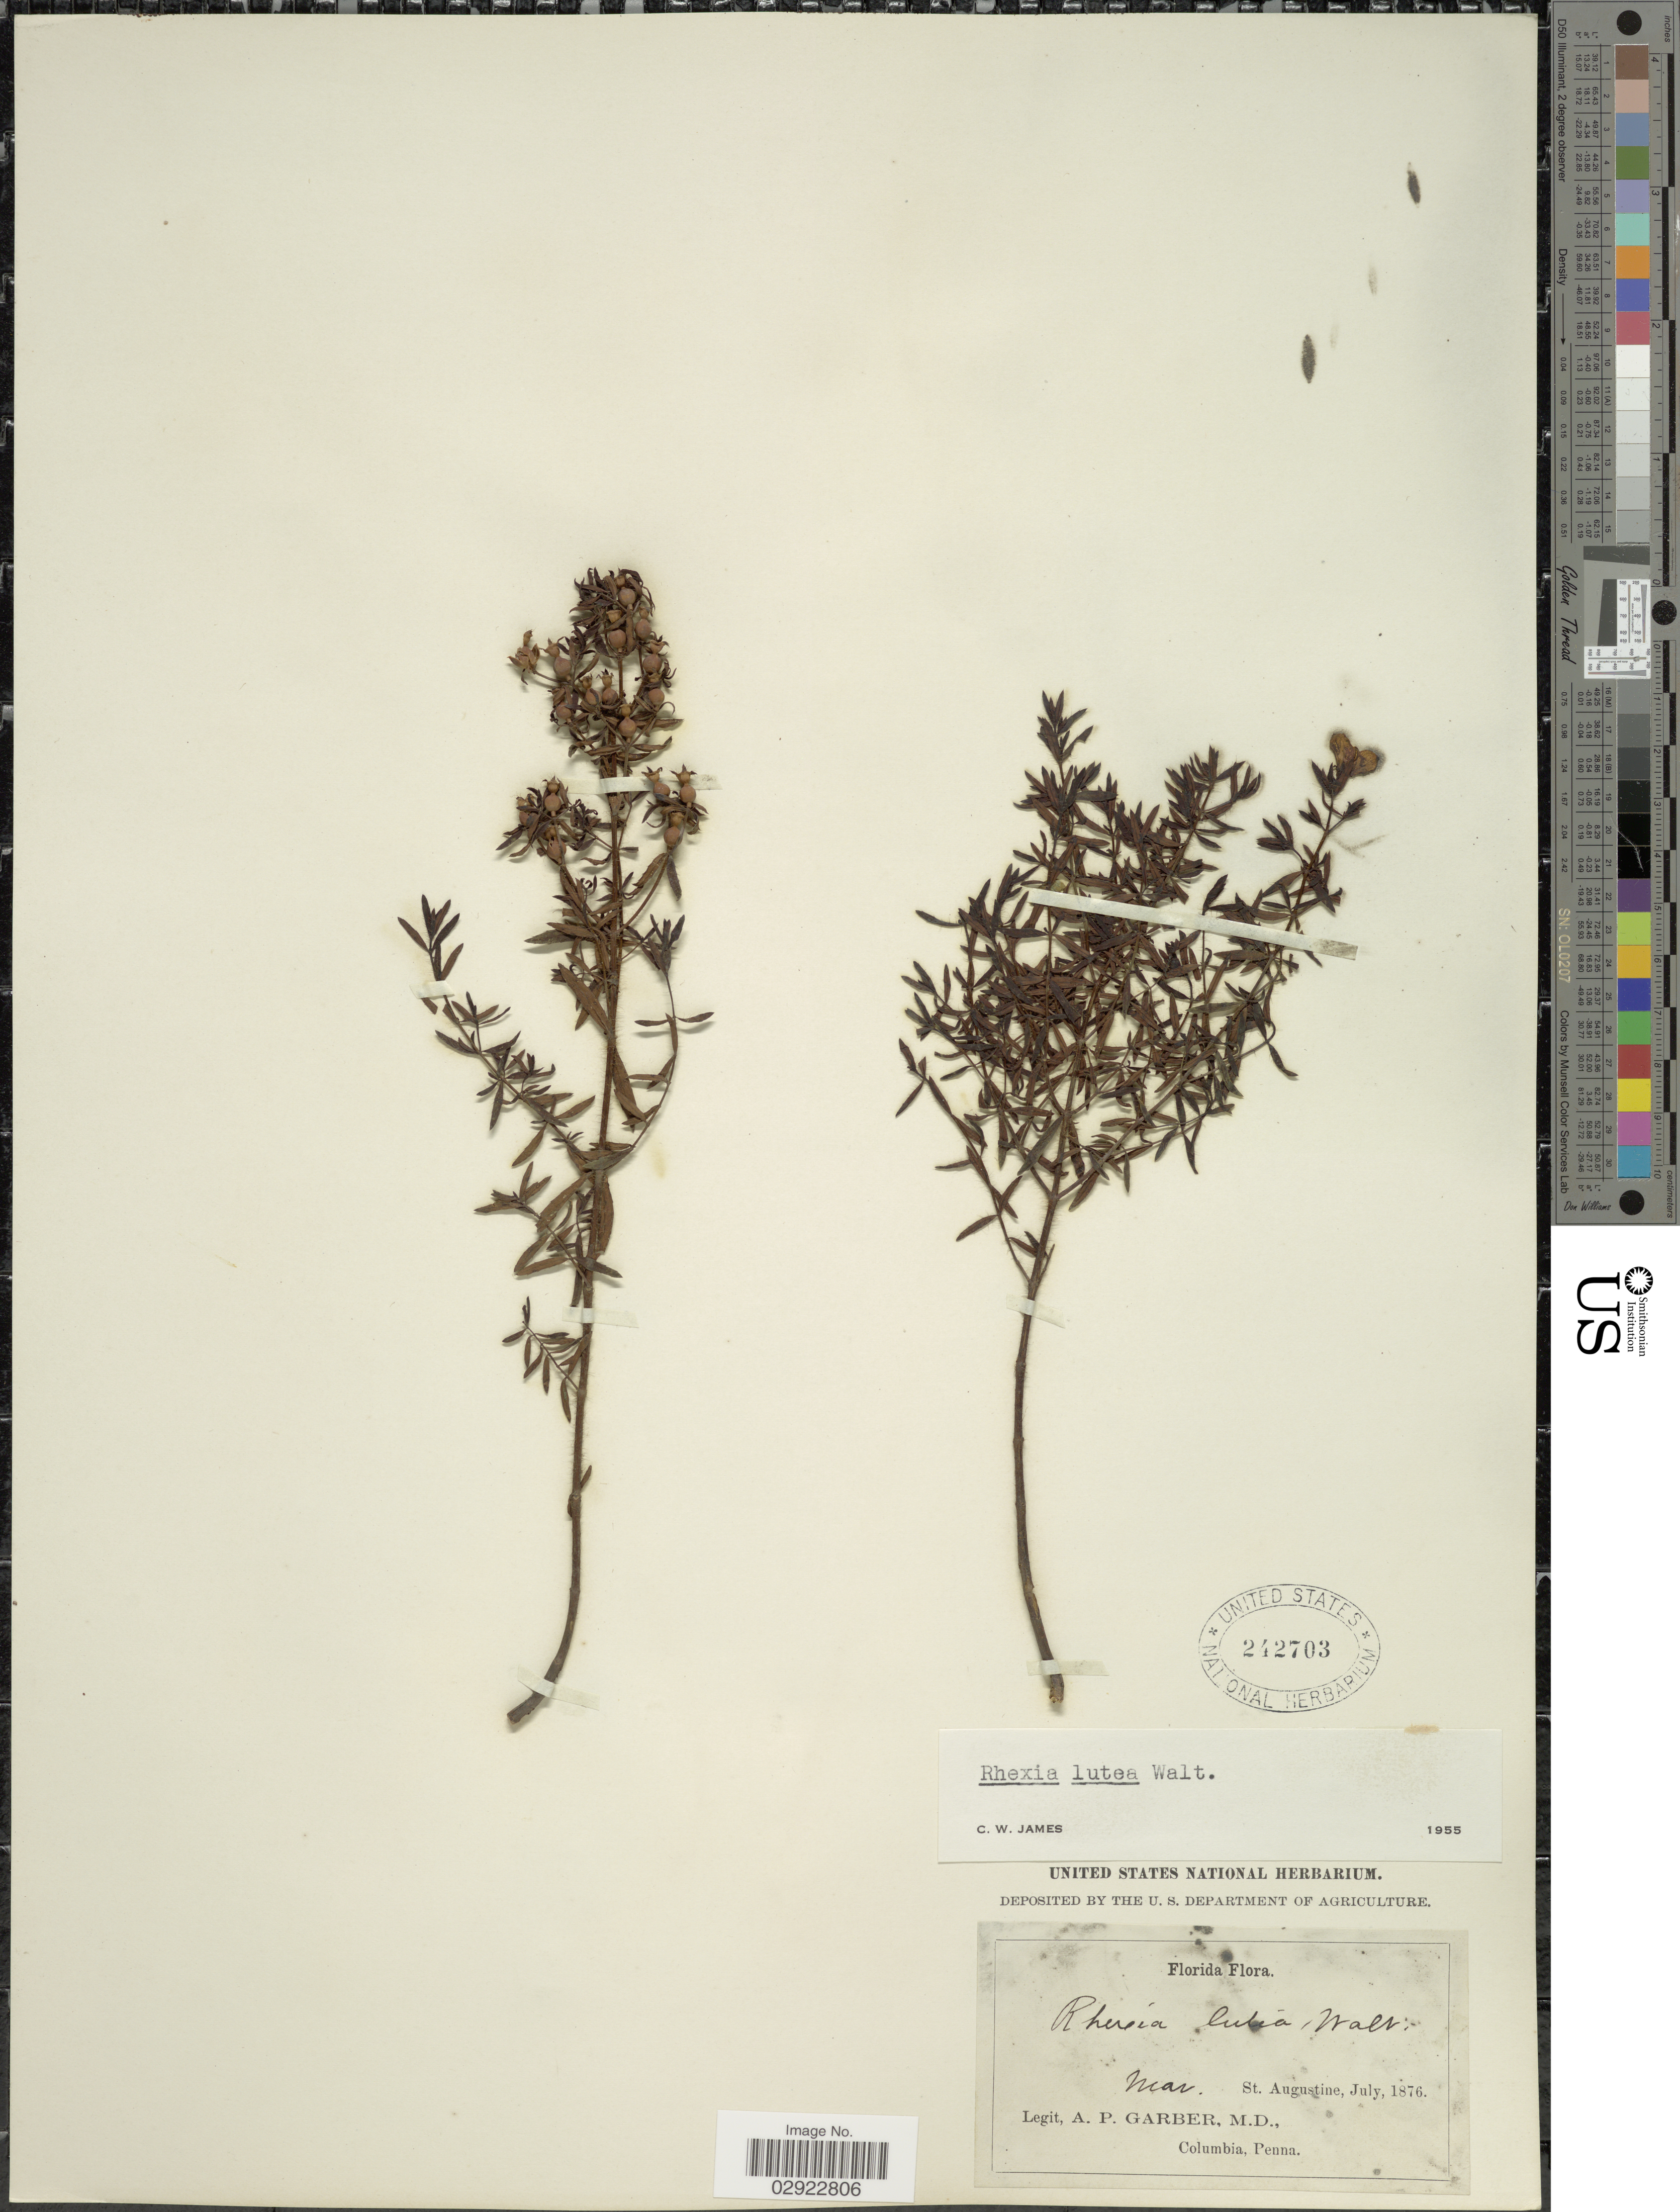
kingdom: Plantae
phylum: Tracheophyta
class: Magnoliopsida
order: Myrtales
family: Melastomataceae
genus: Rhexia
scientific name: Rhexia lutea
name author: Walter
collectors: A. P. Garber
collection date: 1876-07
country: United States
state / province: Florida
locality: Near St. Augustine.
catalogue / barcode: US 242703